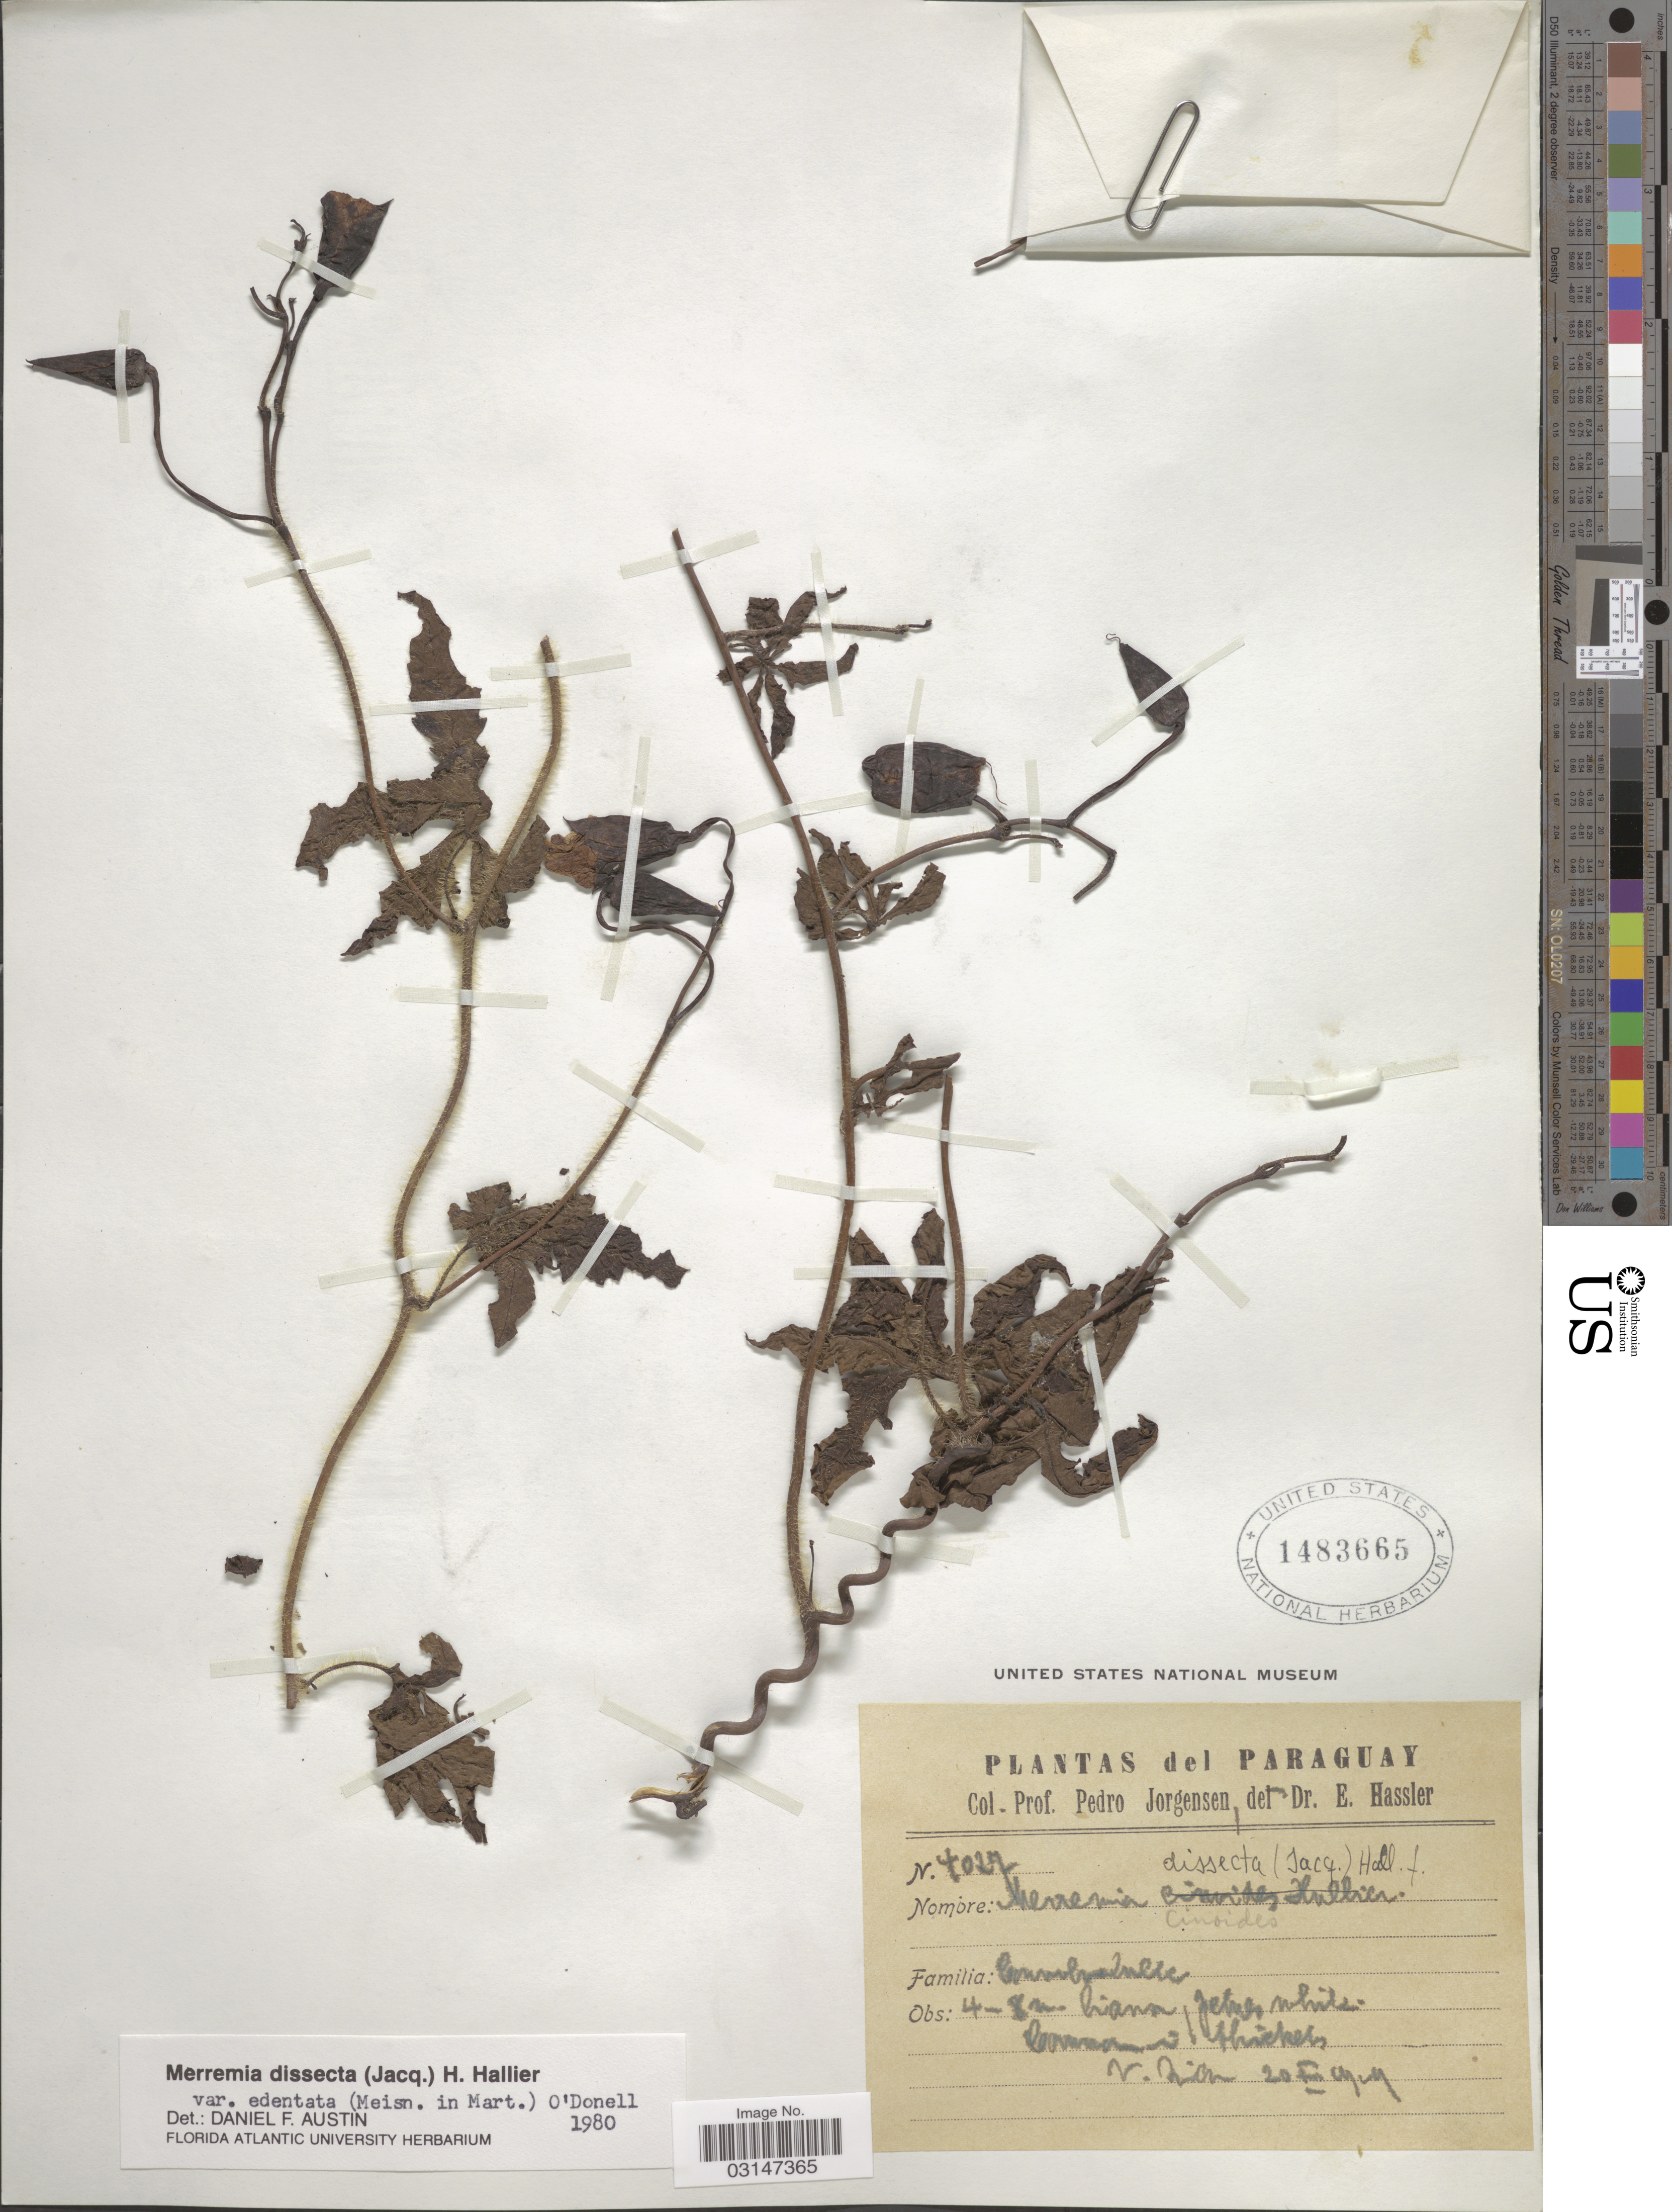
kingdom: Plantae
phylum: Tracheophyta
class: Magnoliopsida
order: Solanales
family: Convolvulaceae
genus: Distimake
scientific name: Distimake dissectus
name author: (Jacq.) A. R. Simões & Staples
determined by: Strong, Mark T., (BOT), Smithsonian Institution - National Museum of Natural History (UNITED STATES)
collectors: P. Jörgensen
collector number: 4027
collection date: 1929-12-20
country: Paraguay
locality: Covanum thickets, V. Zion. [interpreted]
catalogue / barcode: US 1483665